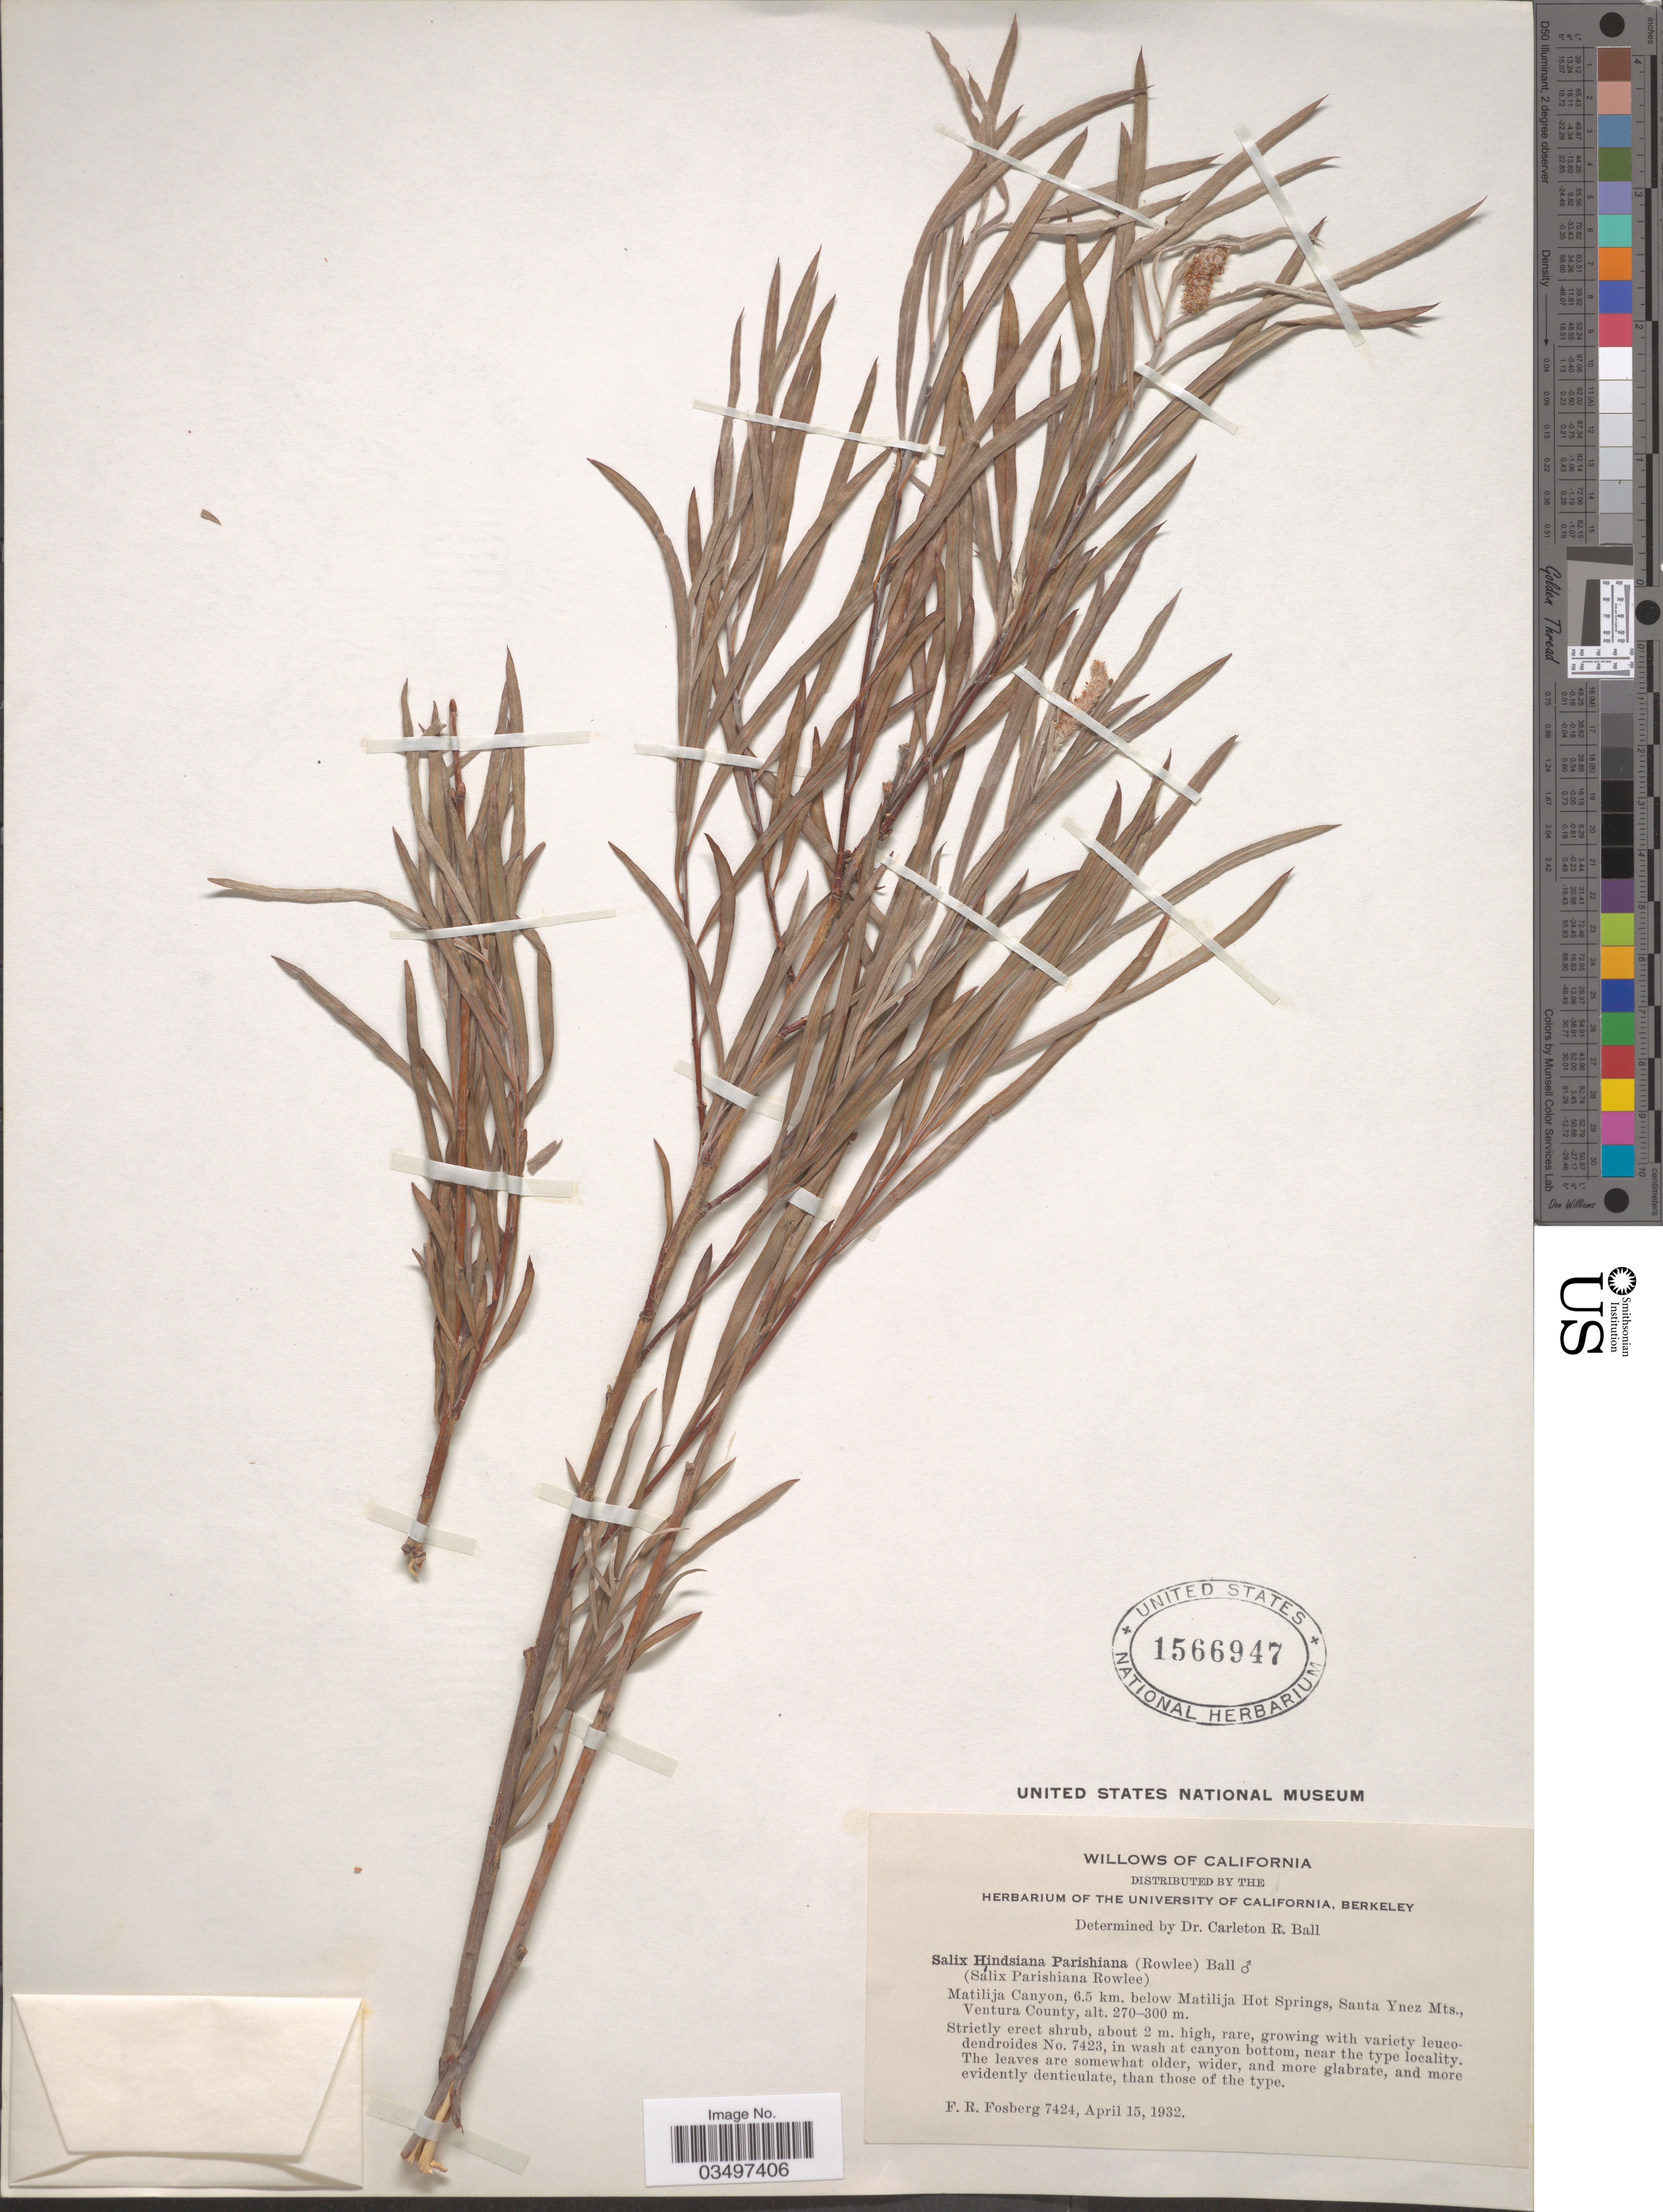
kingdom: Plantae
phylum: Tracheophyta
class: Magnoliopsida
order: Malpighiales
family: Salicaceae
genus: Salix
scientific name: Salix hindsiana var. parishiana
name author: (Rowlee) C.R. Ball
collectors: F. R. Fosberg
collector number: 7424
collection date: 1932-04-15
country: United States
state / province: California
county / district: Ventura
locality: Matilija Canyon, 6.5 km. below Matilija Hot Springs, Santa Ynez Mts., Ventura County.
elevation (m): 270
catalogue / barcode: US 1566947